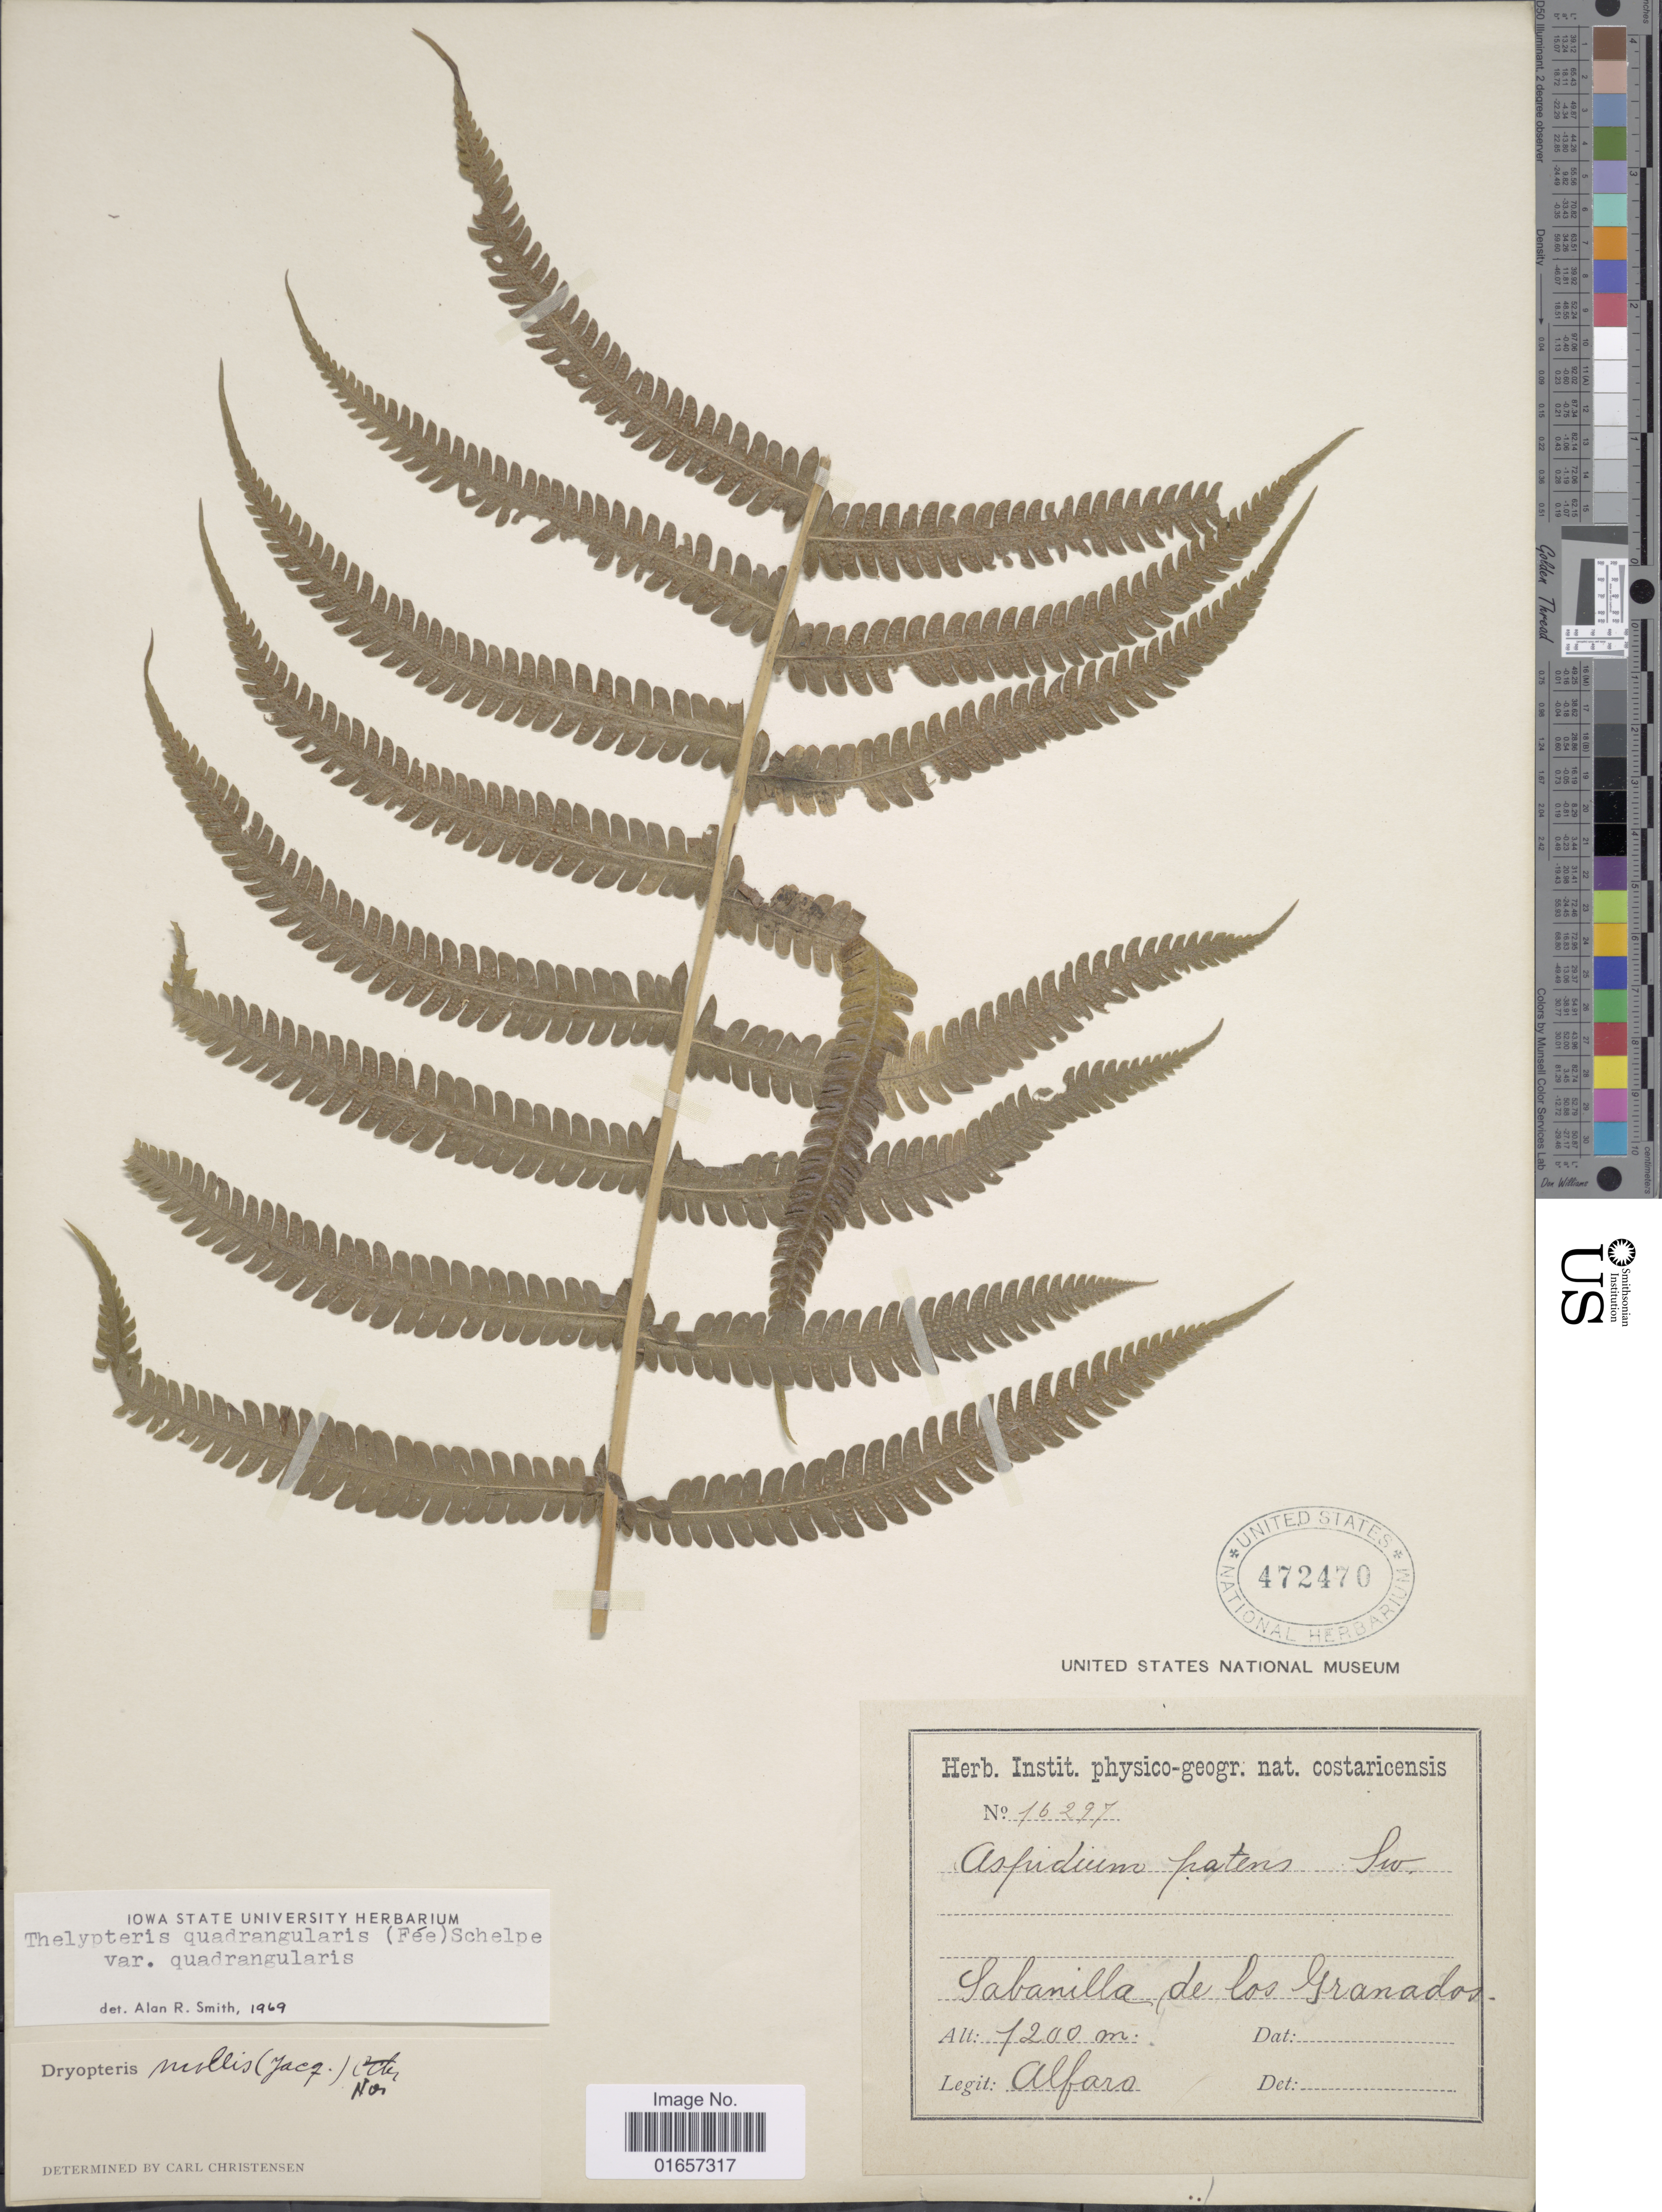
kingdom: Plantae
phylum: Tracheophyta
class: Polypodiopsida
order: Polypodiales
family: Thelypteridaceae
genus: Christella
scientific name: Christella hispidula var. hispidula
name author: (Decne.) Holttum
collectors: Alfaro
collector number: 16297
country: Costa Rica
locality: Sabanilla de los Granados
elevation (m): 1200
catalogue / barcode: US 472470